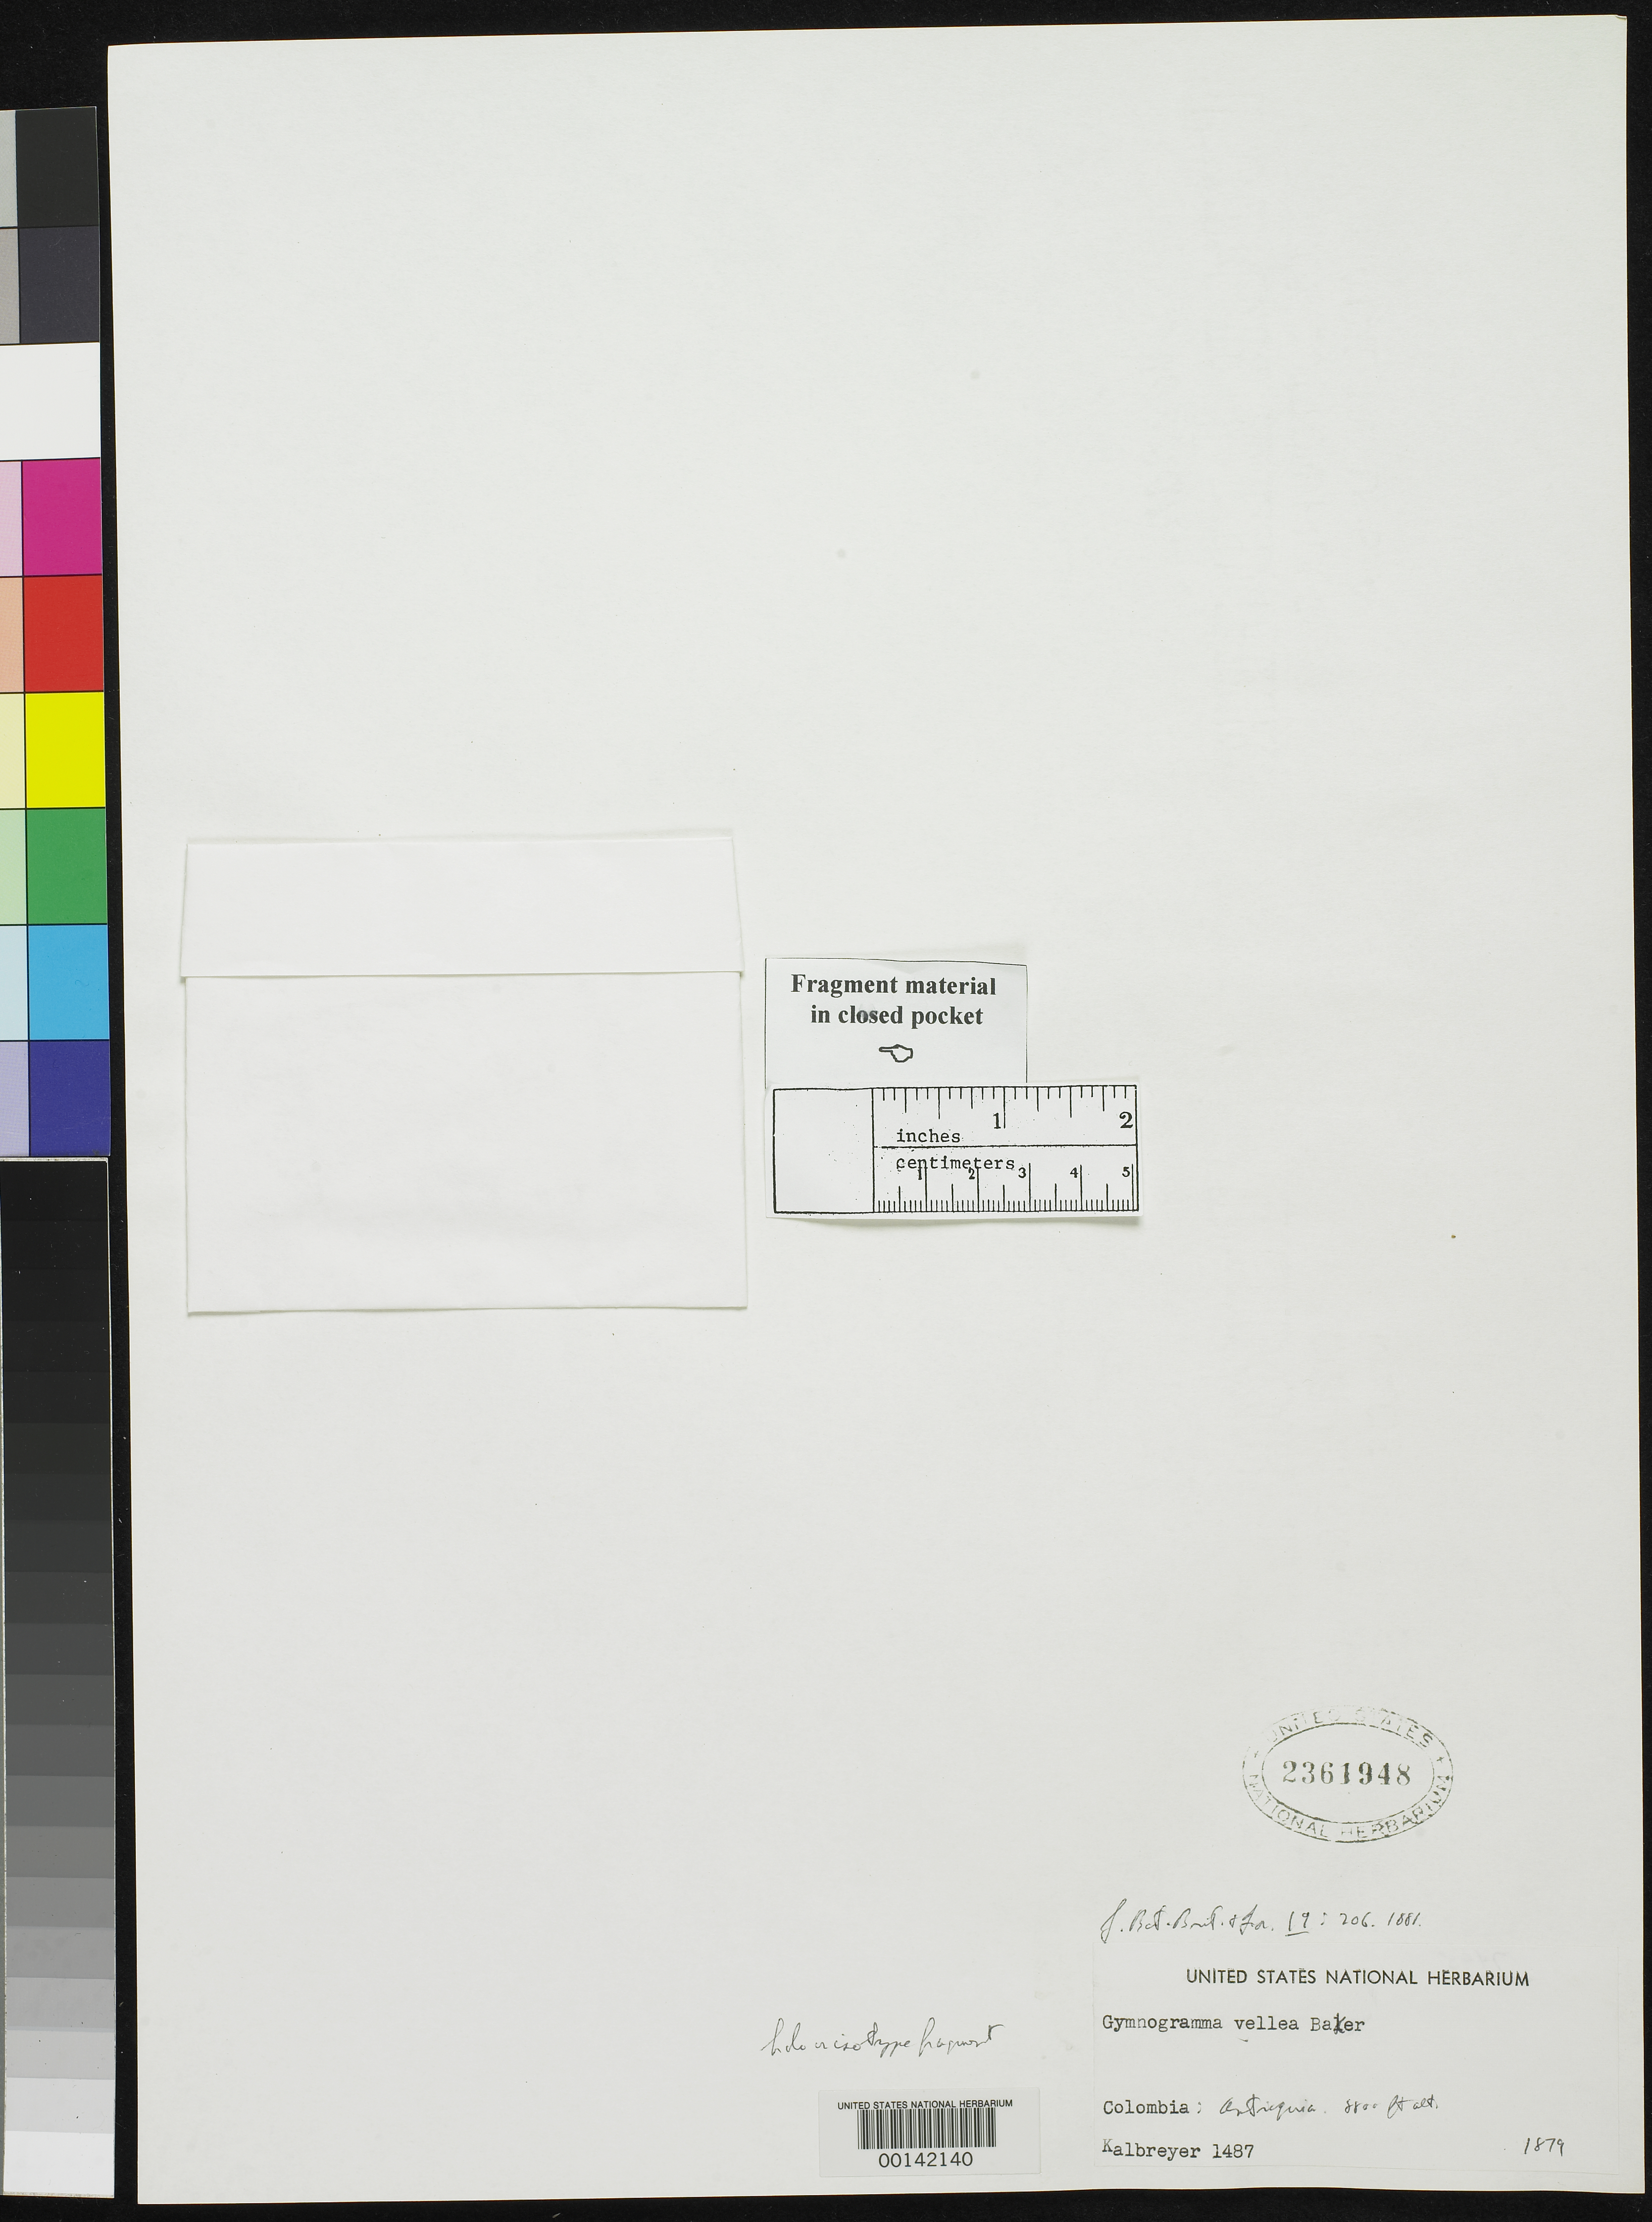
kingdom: Plantae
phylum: Tracheophyta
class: Polypodiopsida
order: Polypodiales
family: Pteridaceae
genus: Gymnogramma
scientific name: Gymnogramma vellea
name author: Baker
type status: Type Fragment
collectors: W. Kalbreyer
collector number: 1487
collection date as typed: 1879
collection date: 1879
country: Colombia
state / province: Antioquia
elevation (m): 2682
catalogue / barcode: US 2361948